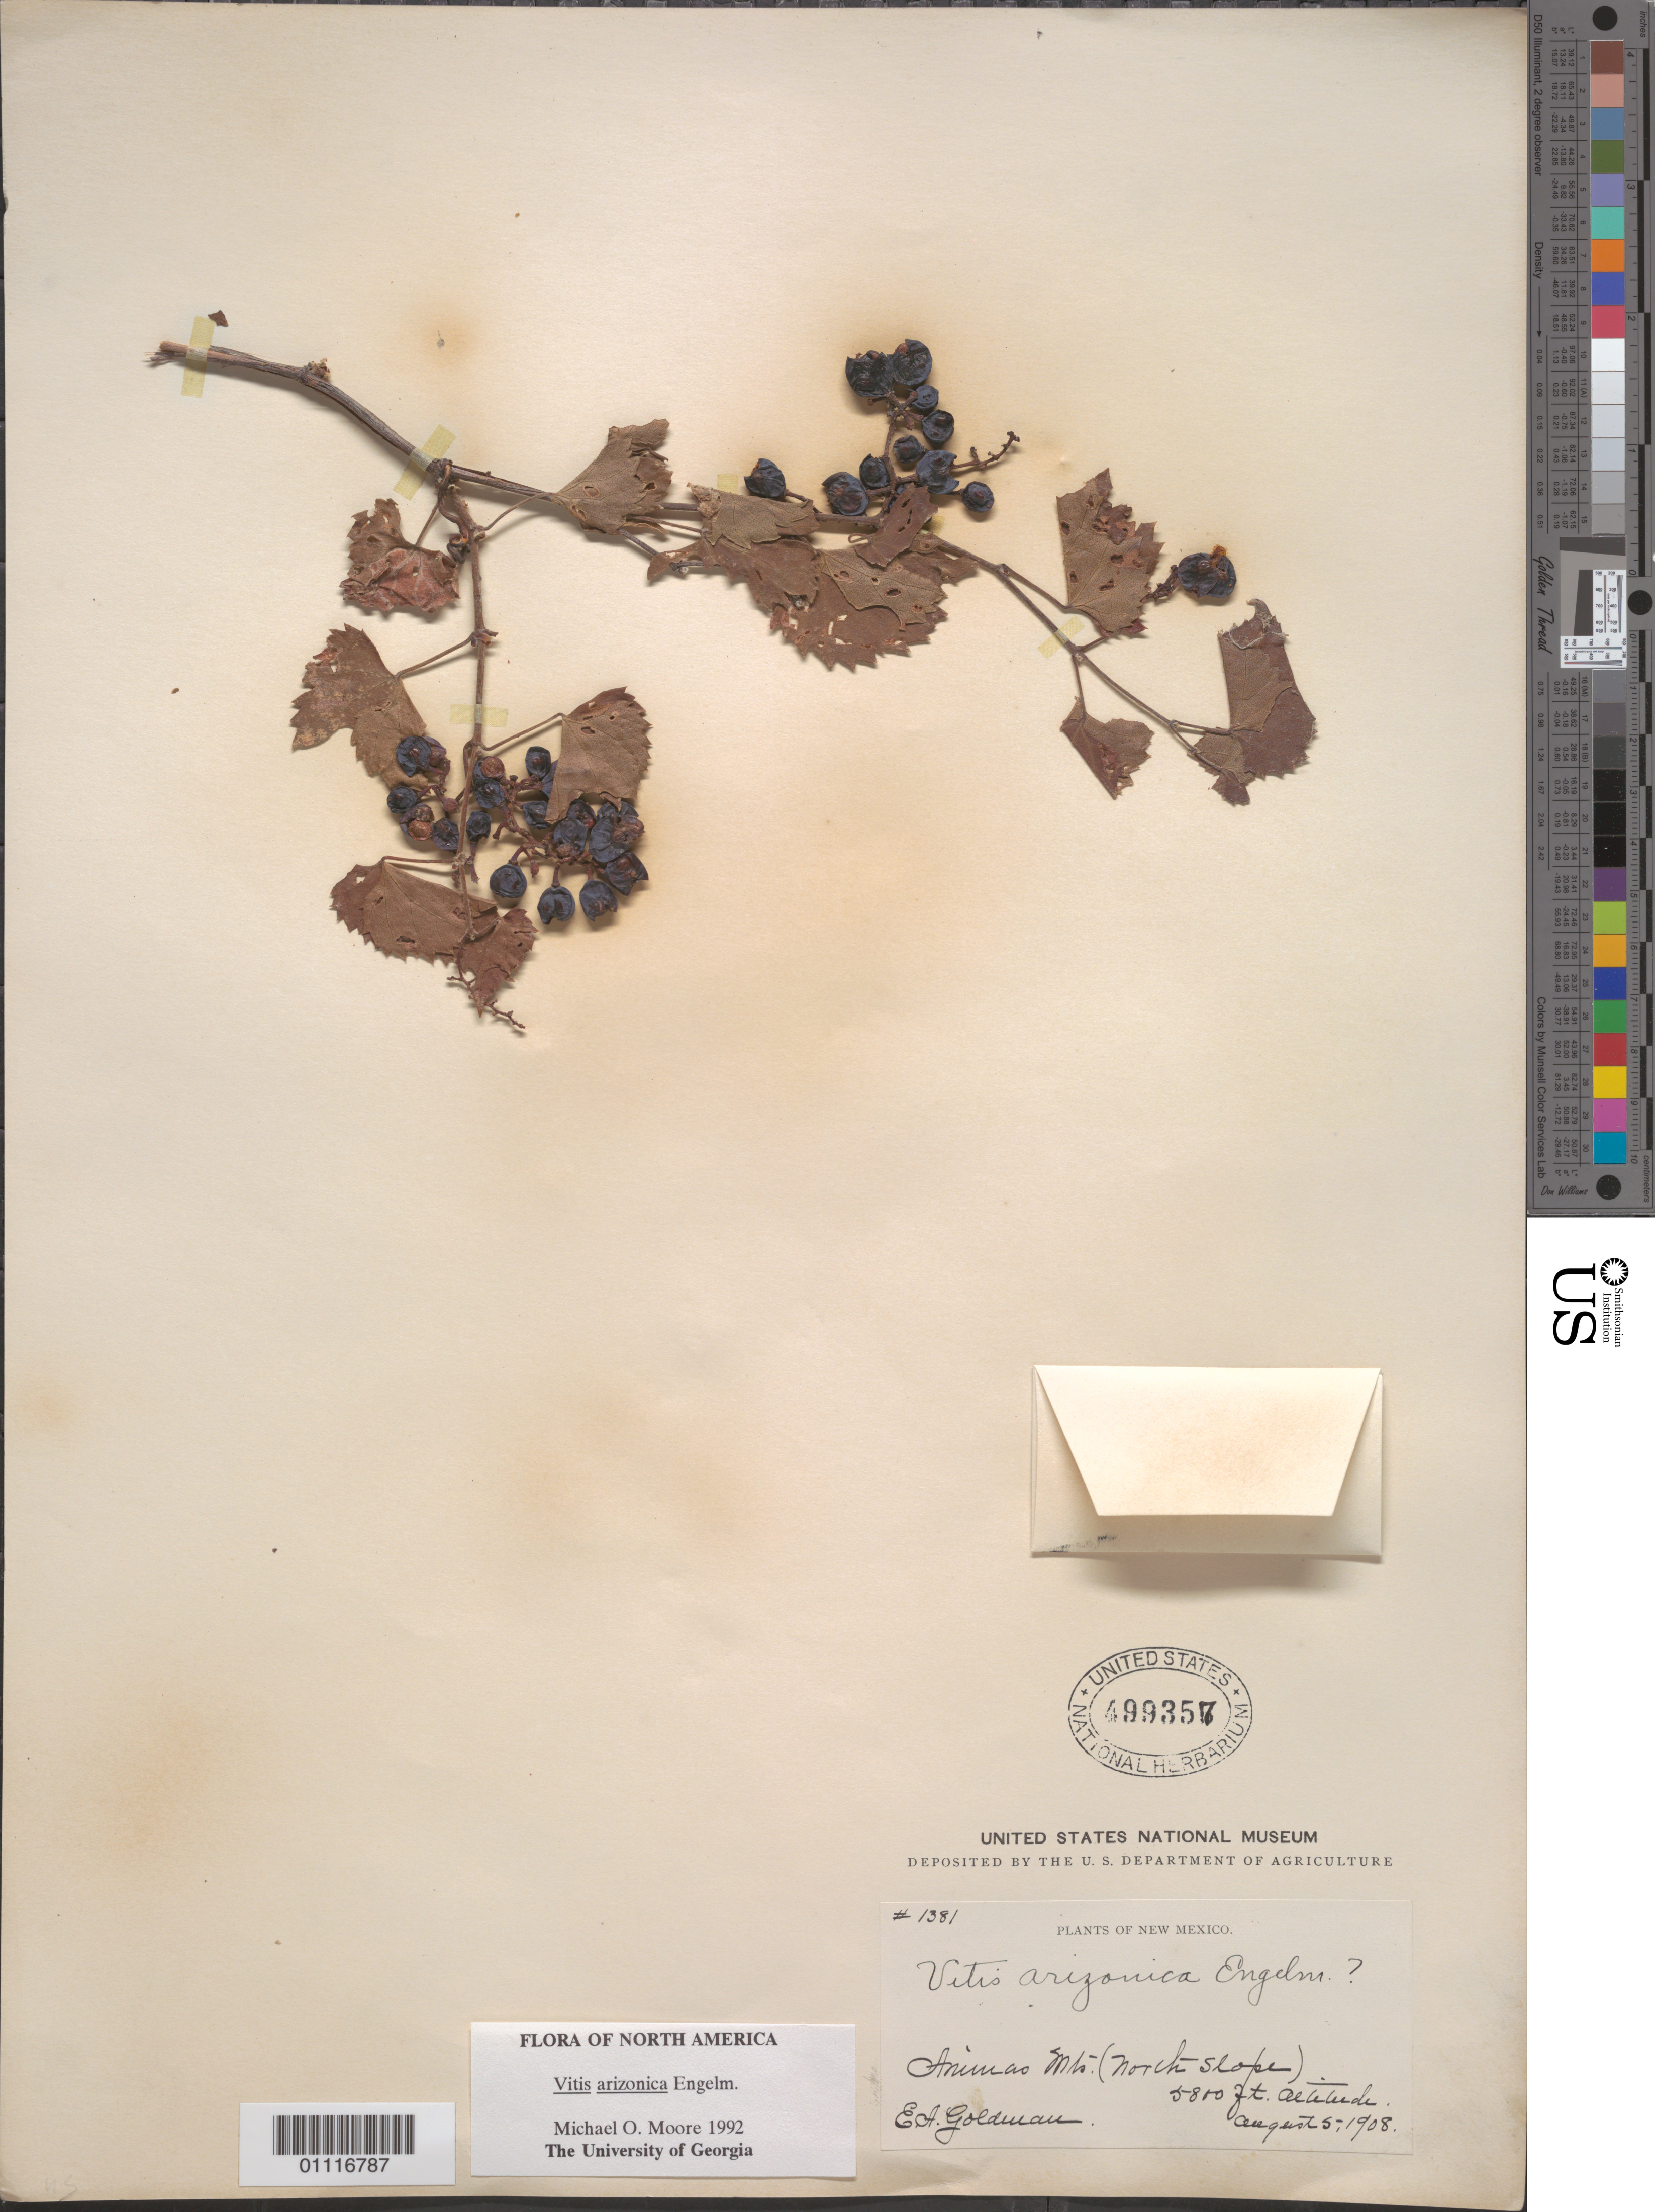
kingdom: Plantae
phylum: Tracheophyta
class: Magnoliopsida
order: Vitales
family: Vitaceae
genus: Vitis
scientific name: Vitis arizonica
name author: Engelm.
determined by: Moore, M. O.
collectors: E. A. Goldman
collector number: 1381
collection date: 1908-08-05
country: United States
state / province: New Mexico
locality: Animas Mts. (north slope)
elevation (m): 1768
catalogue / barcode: US 499357